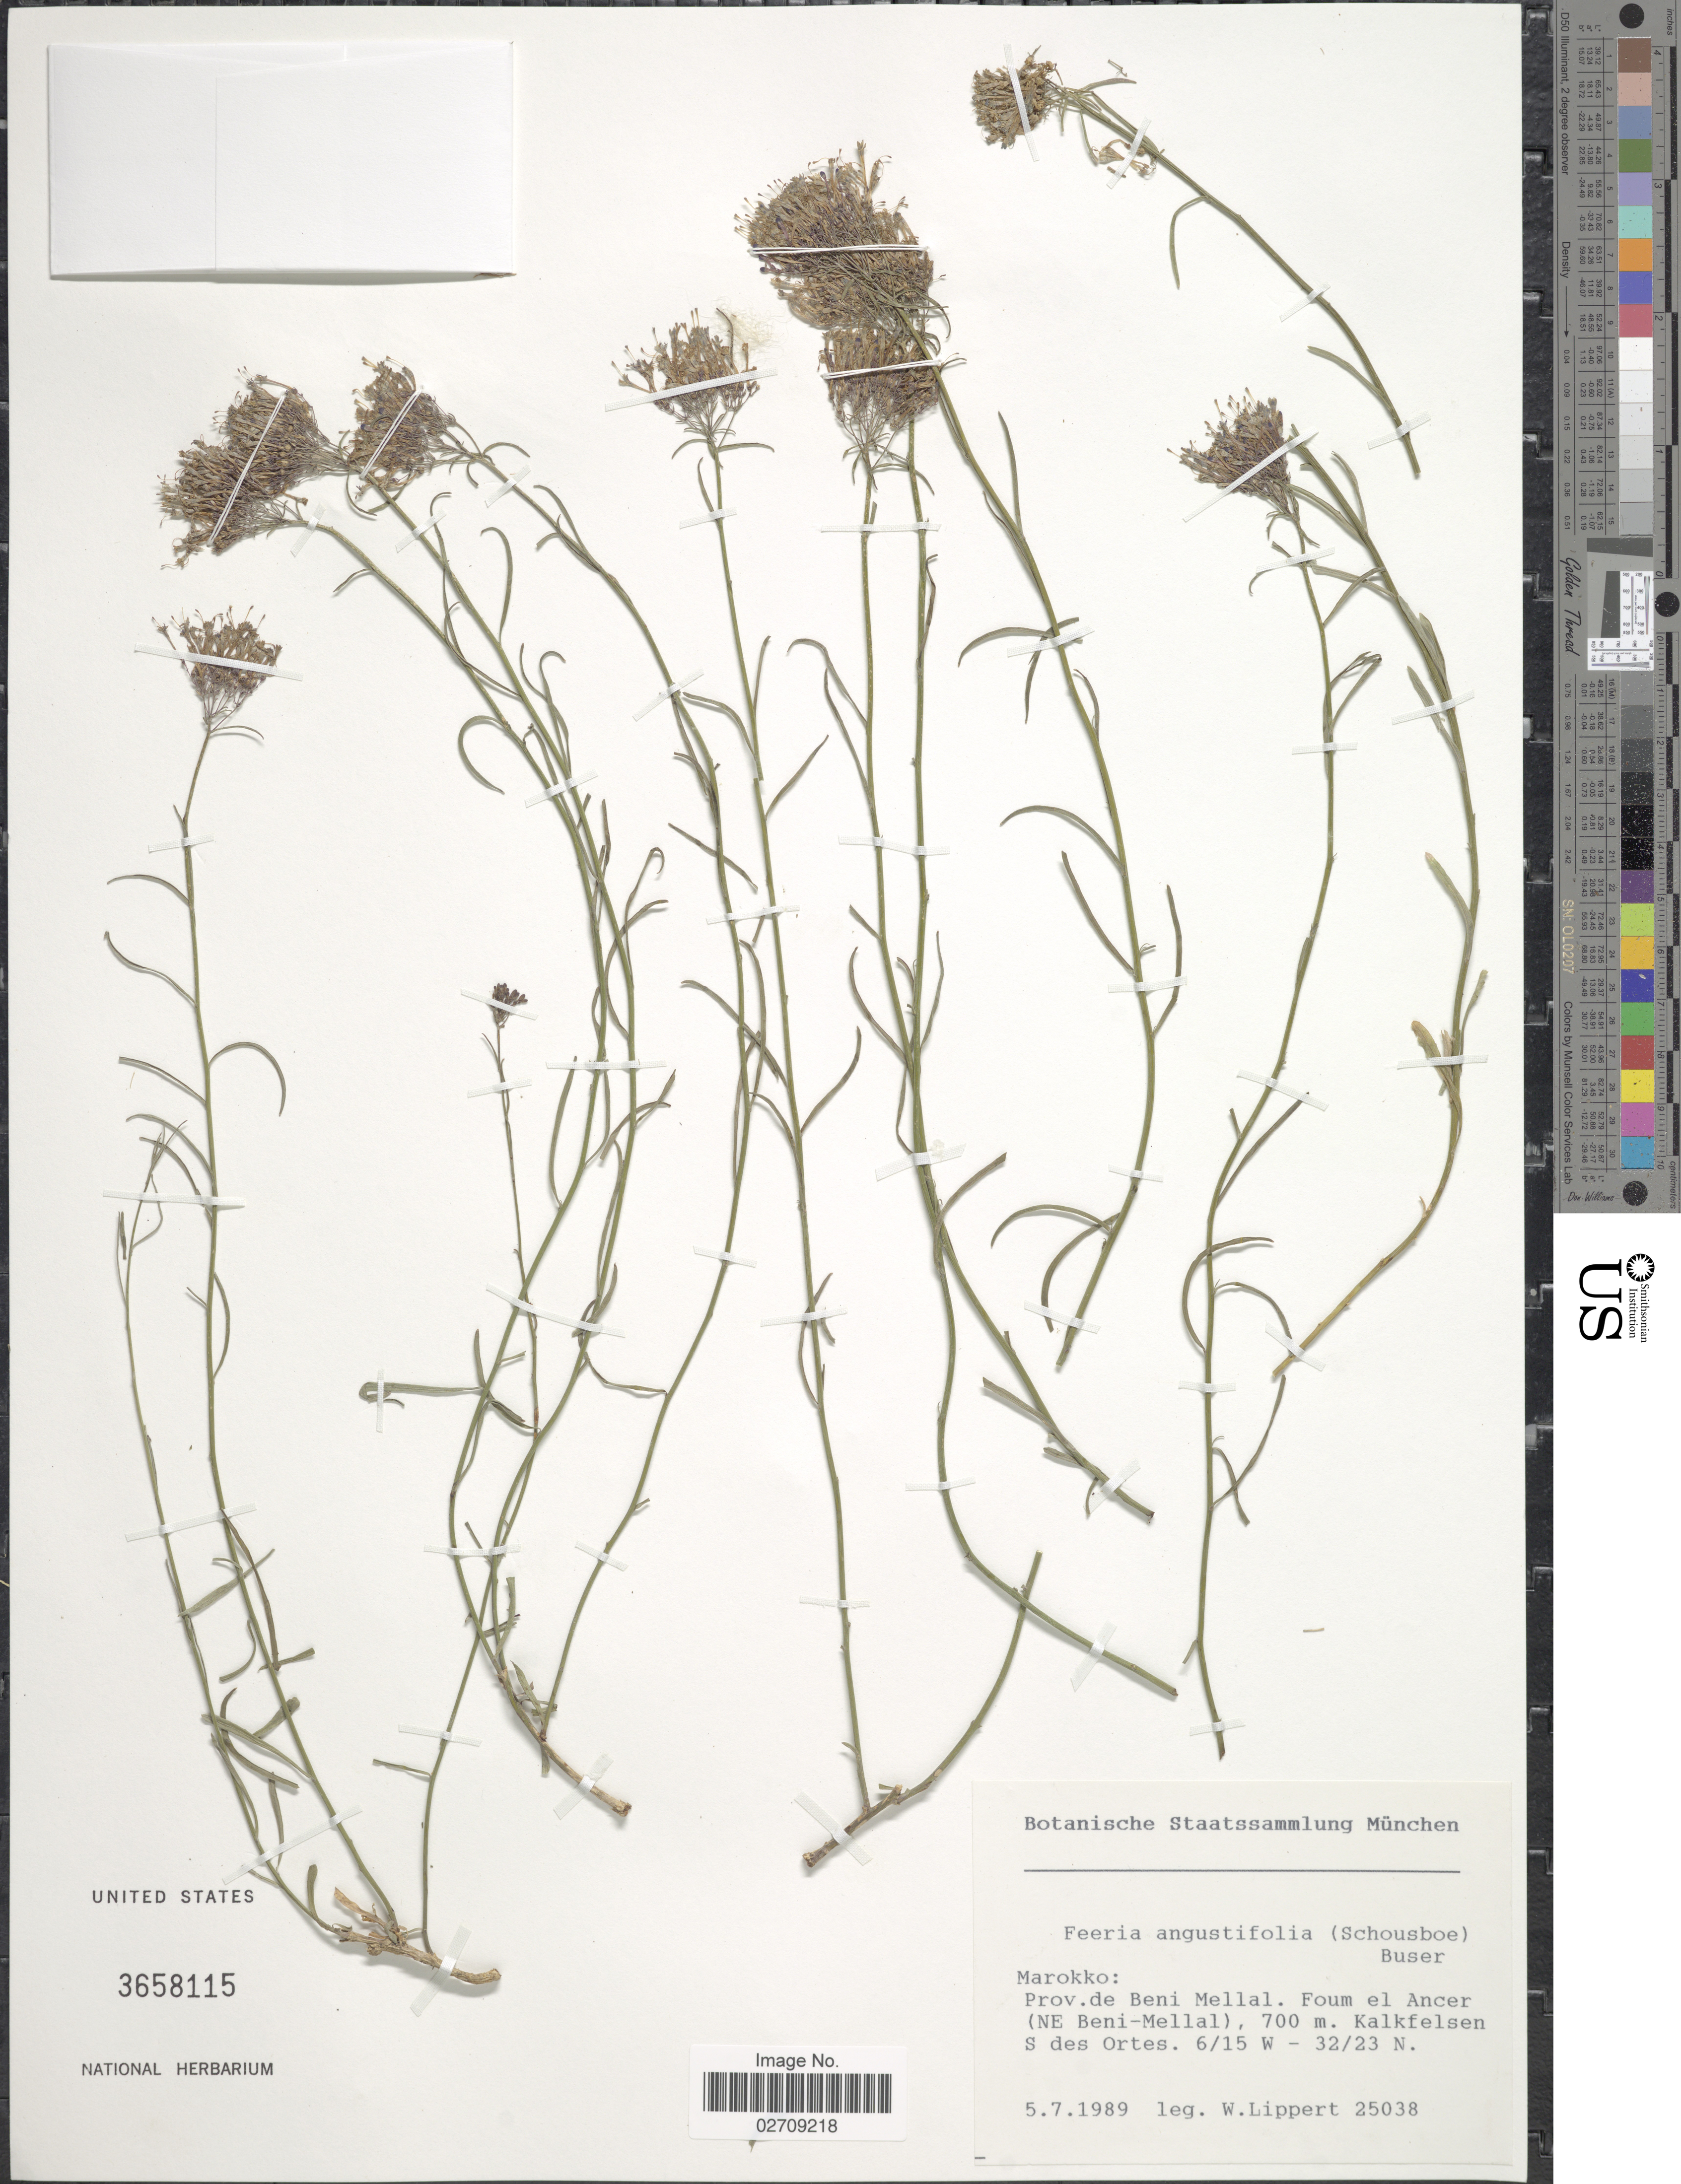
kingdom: Plantae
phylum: Tracheophyta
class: Magnoliopsida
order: Asterales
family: Campanulaceae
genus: Trachelium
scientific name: Trachelium angustifolium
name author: Schousb.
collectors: W. Lippert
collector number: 25038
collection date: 1989-07-05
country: Morocco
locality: Prov. de Beni Mellal. Foum el Ancer (NE Beni-Mellal). Kalkfelsen S des Ortes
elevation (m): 700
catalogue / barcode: US 3658115